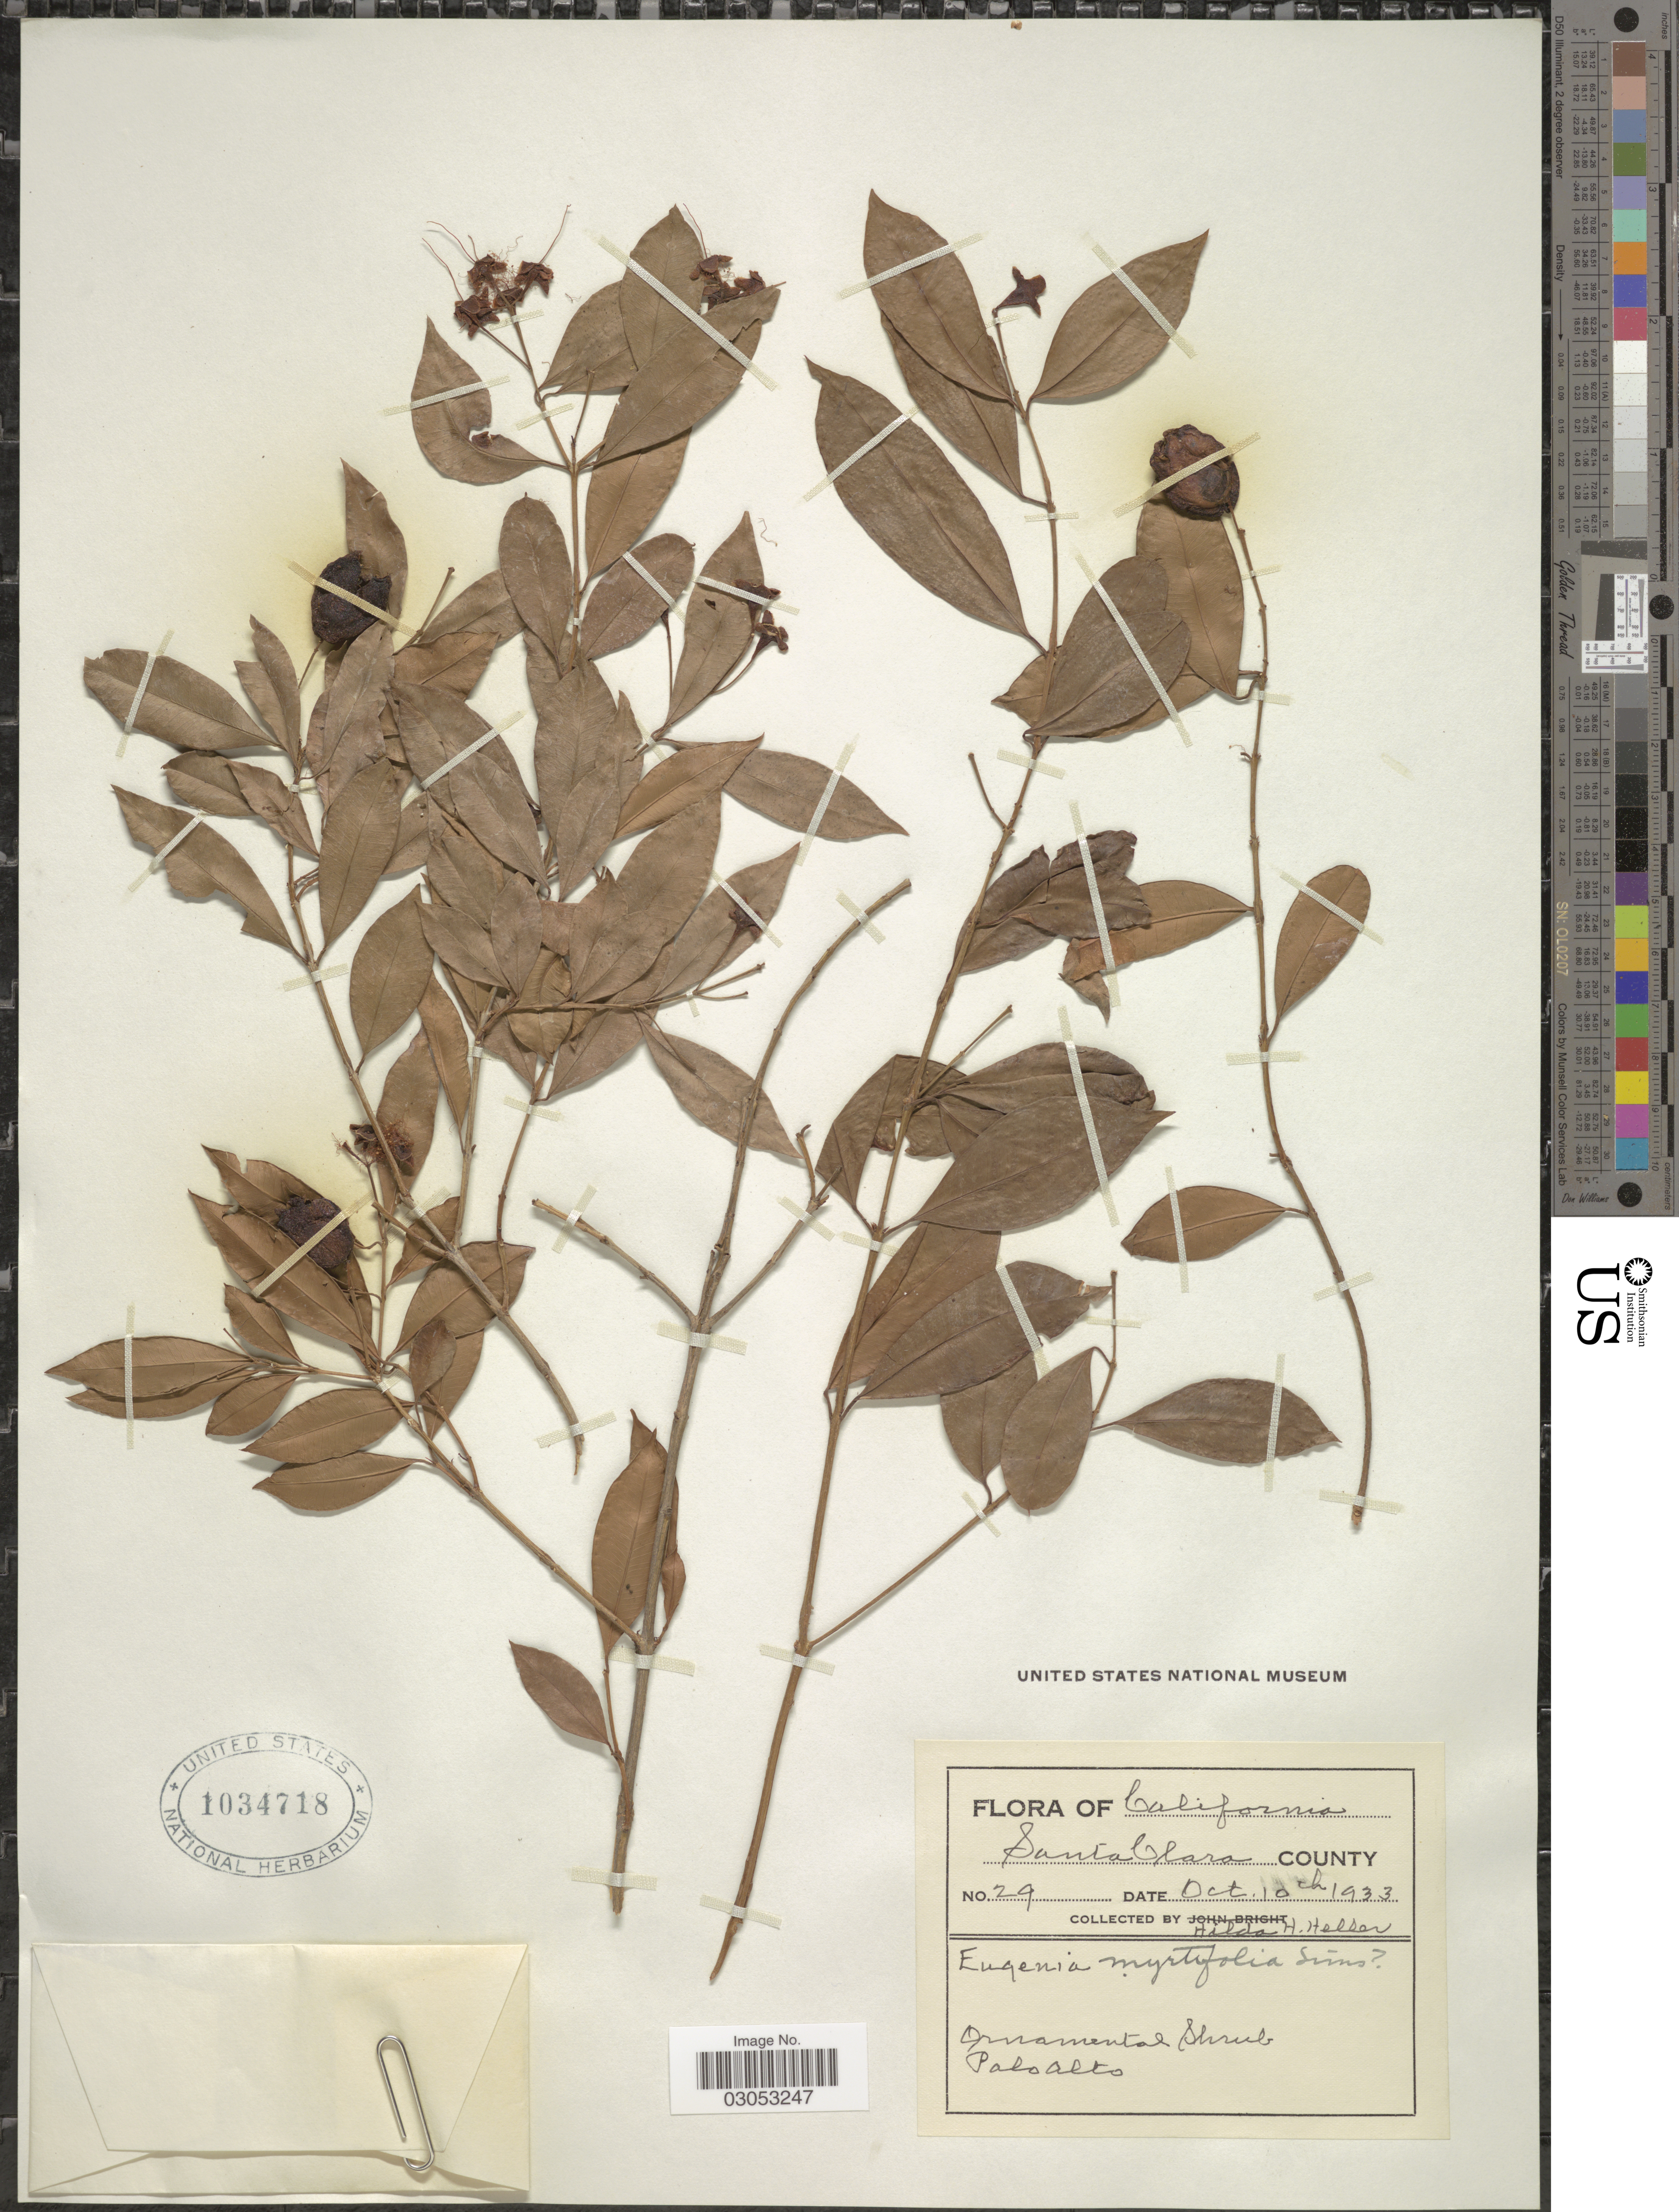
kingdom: Plantae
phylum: Tracheophyta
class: Magnoliopsida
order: Myrtales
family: Myrtaceae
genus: Eugenia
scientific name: Eugenia myrtifolia Sims, nom. illeg. hom.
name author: Sims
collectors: H. H. Heller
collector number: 29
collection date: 1933-10-10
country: United States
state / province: California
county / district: Santa Clara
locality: Santa Clara County, Ornamental shrub, Palo Alto.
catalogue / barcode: US 1034718